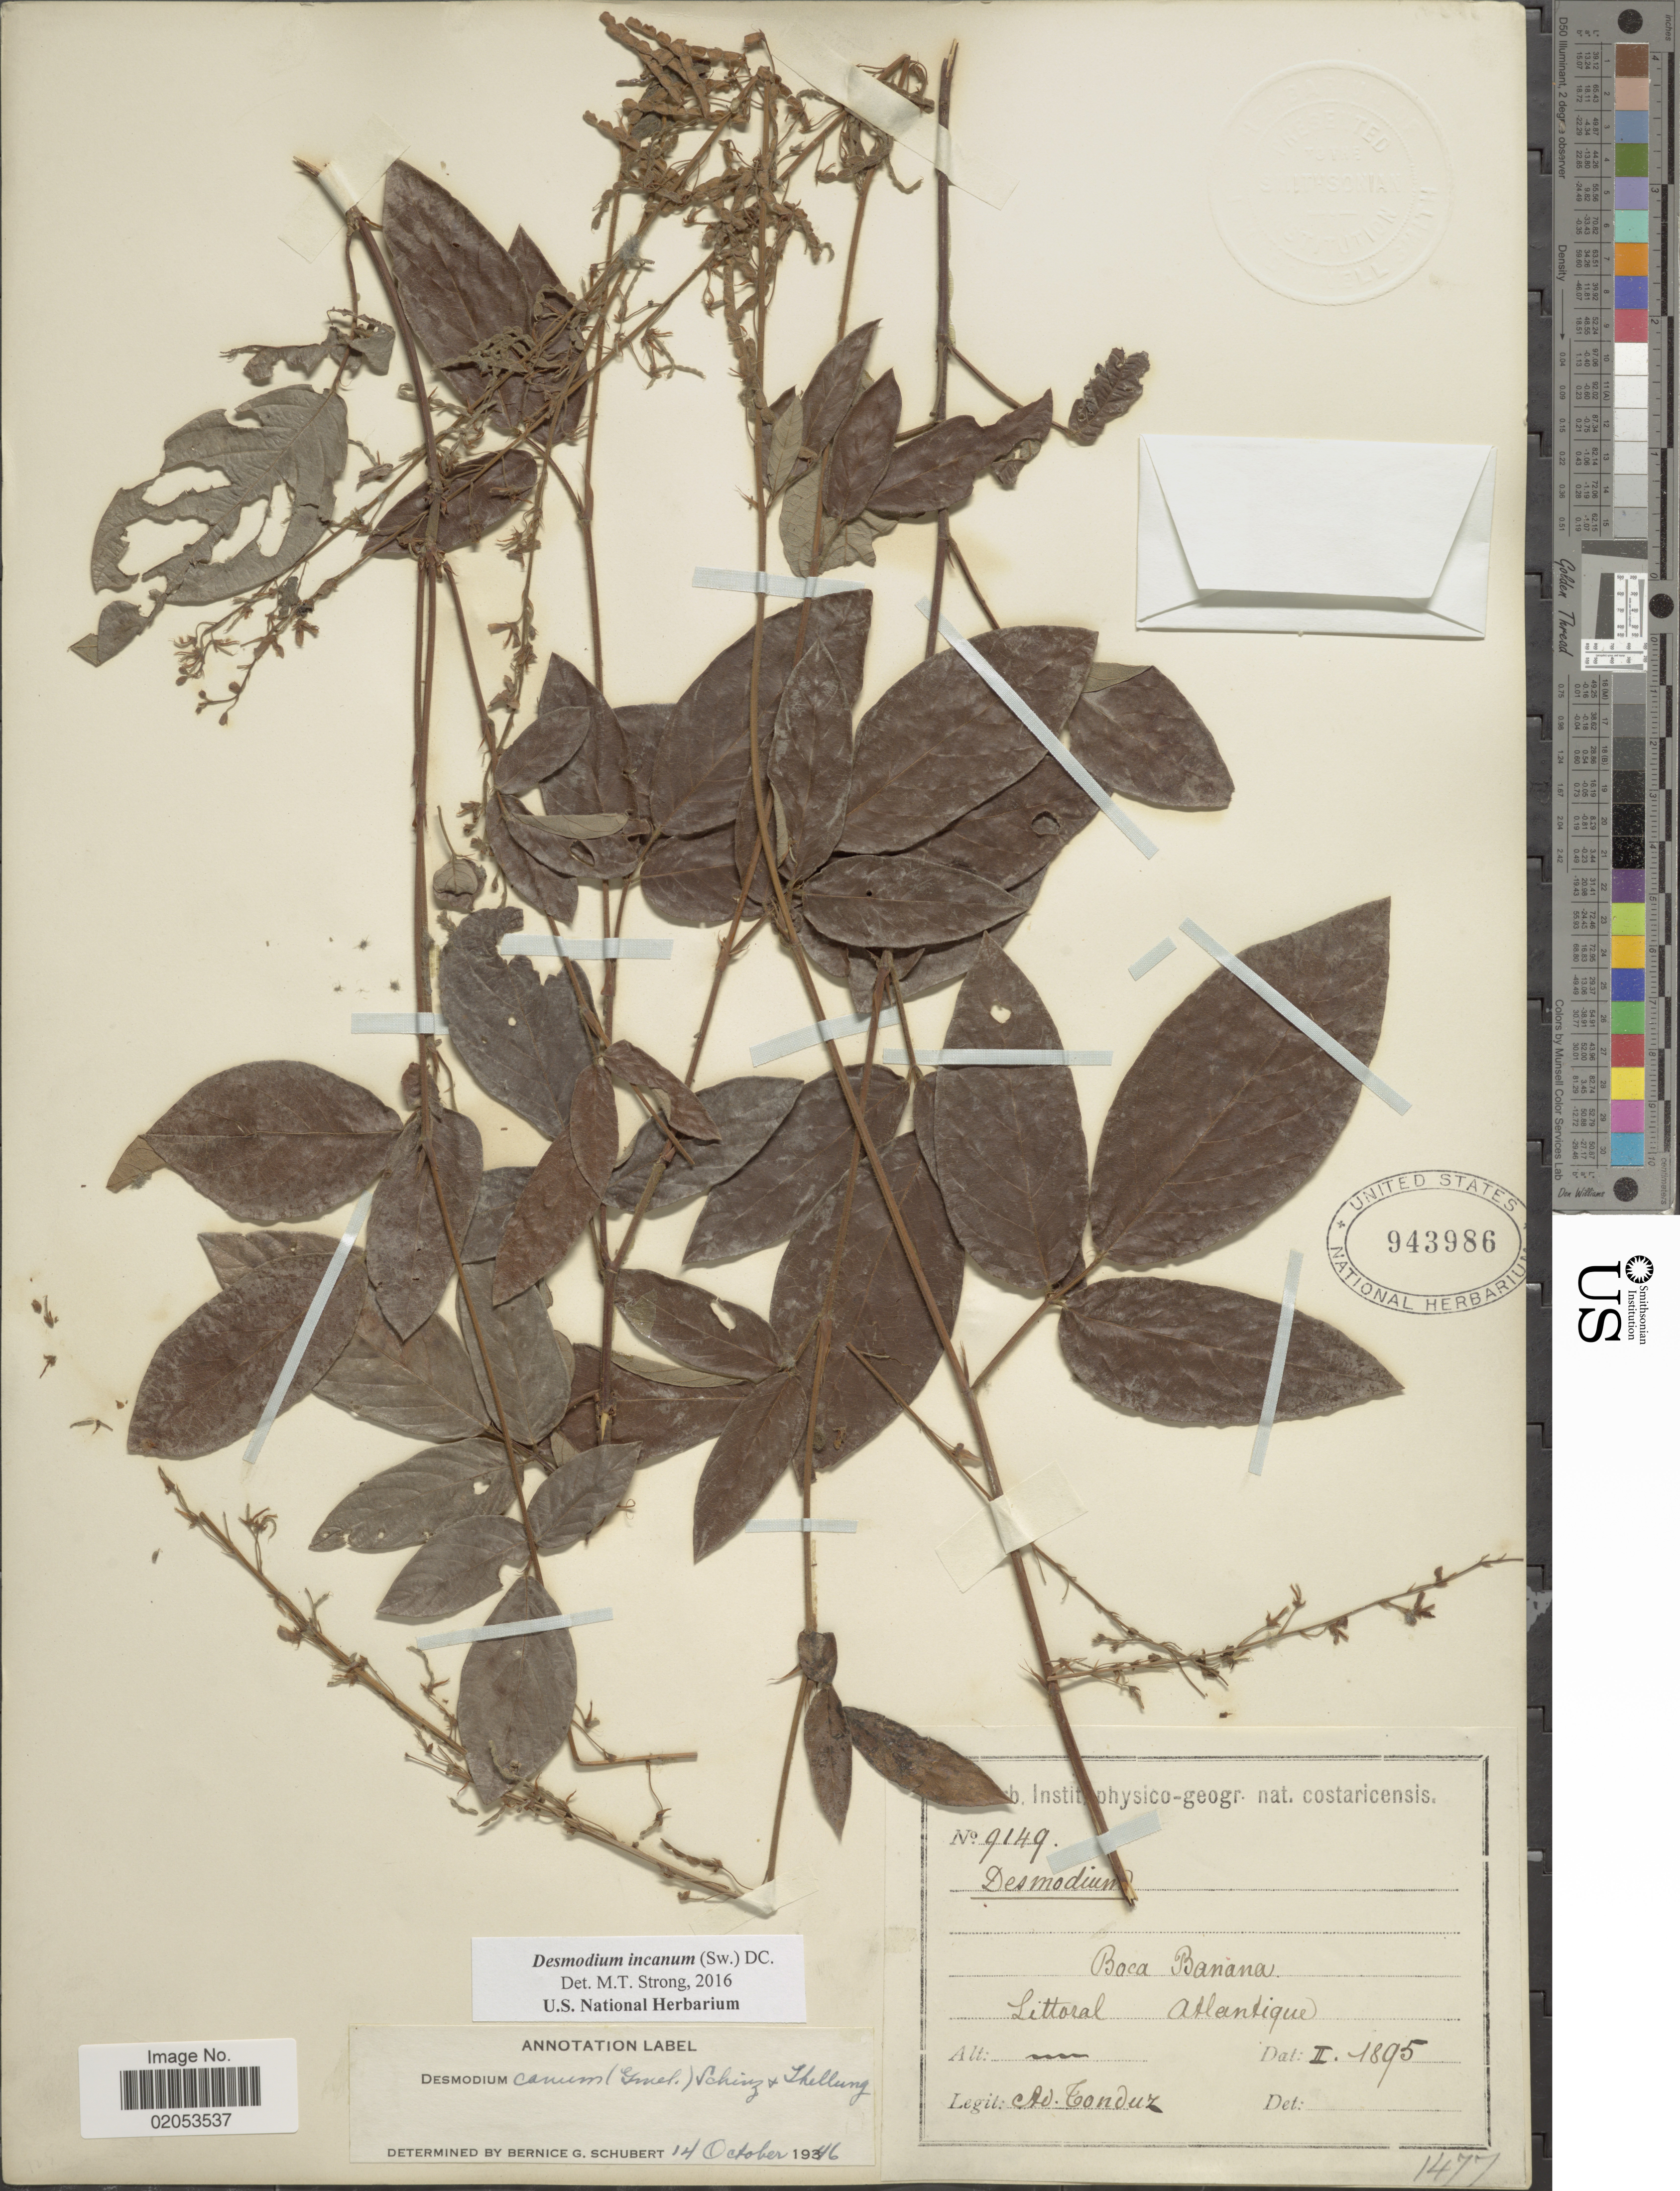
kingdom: Plantae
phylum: Tracheophyta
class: Magnoliopsida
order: Fabales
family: Fabaceae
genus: Desmodium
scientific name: Desmodium incanum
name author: (Sw.) DC.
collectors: A. Tonduz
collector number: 9149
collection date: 1895-02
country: Costa Rica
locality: Boca Banana, Littoral Atlantique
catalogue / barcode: US 943986